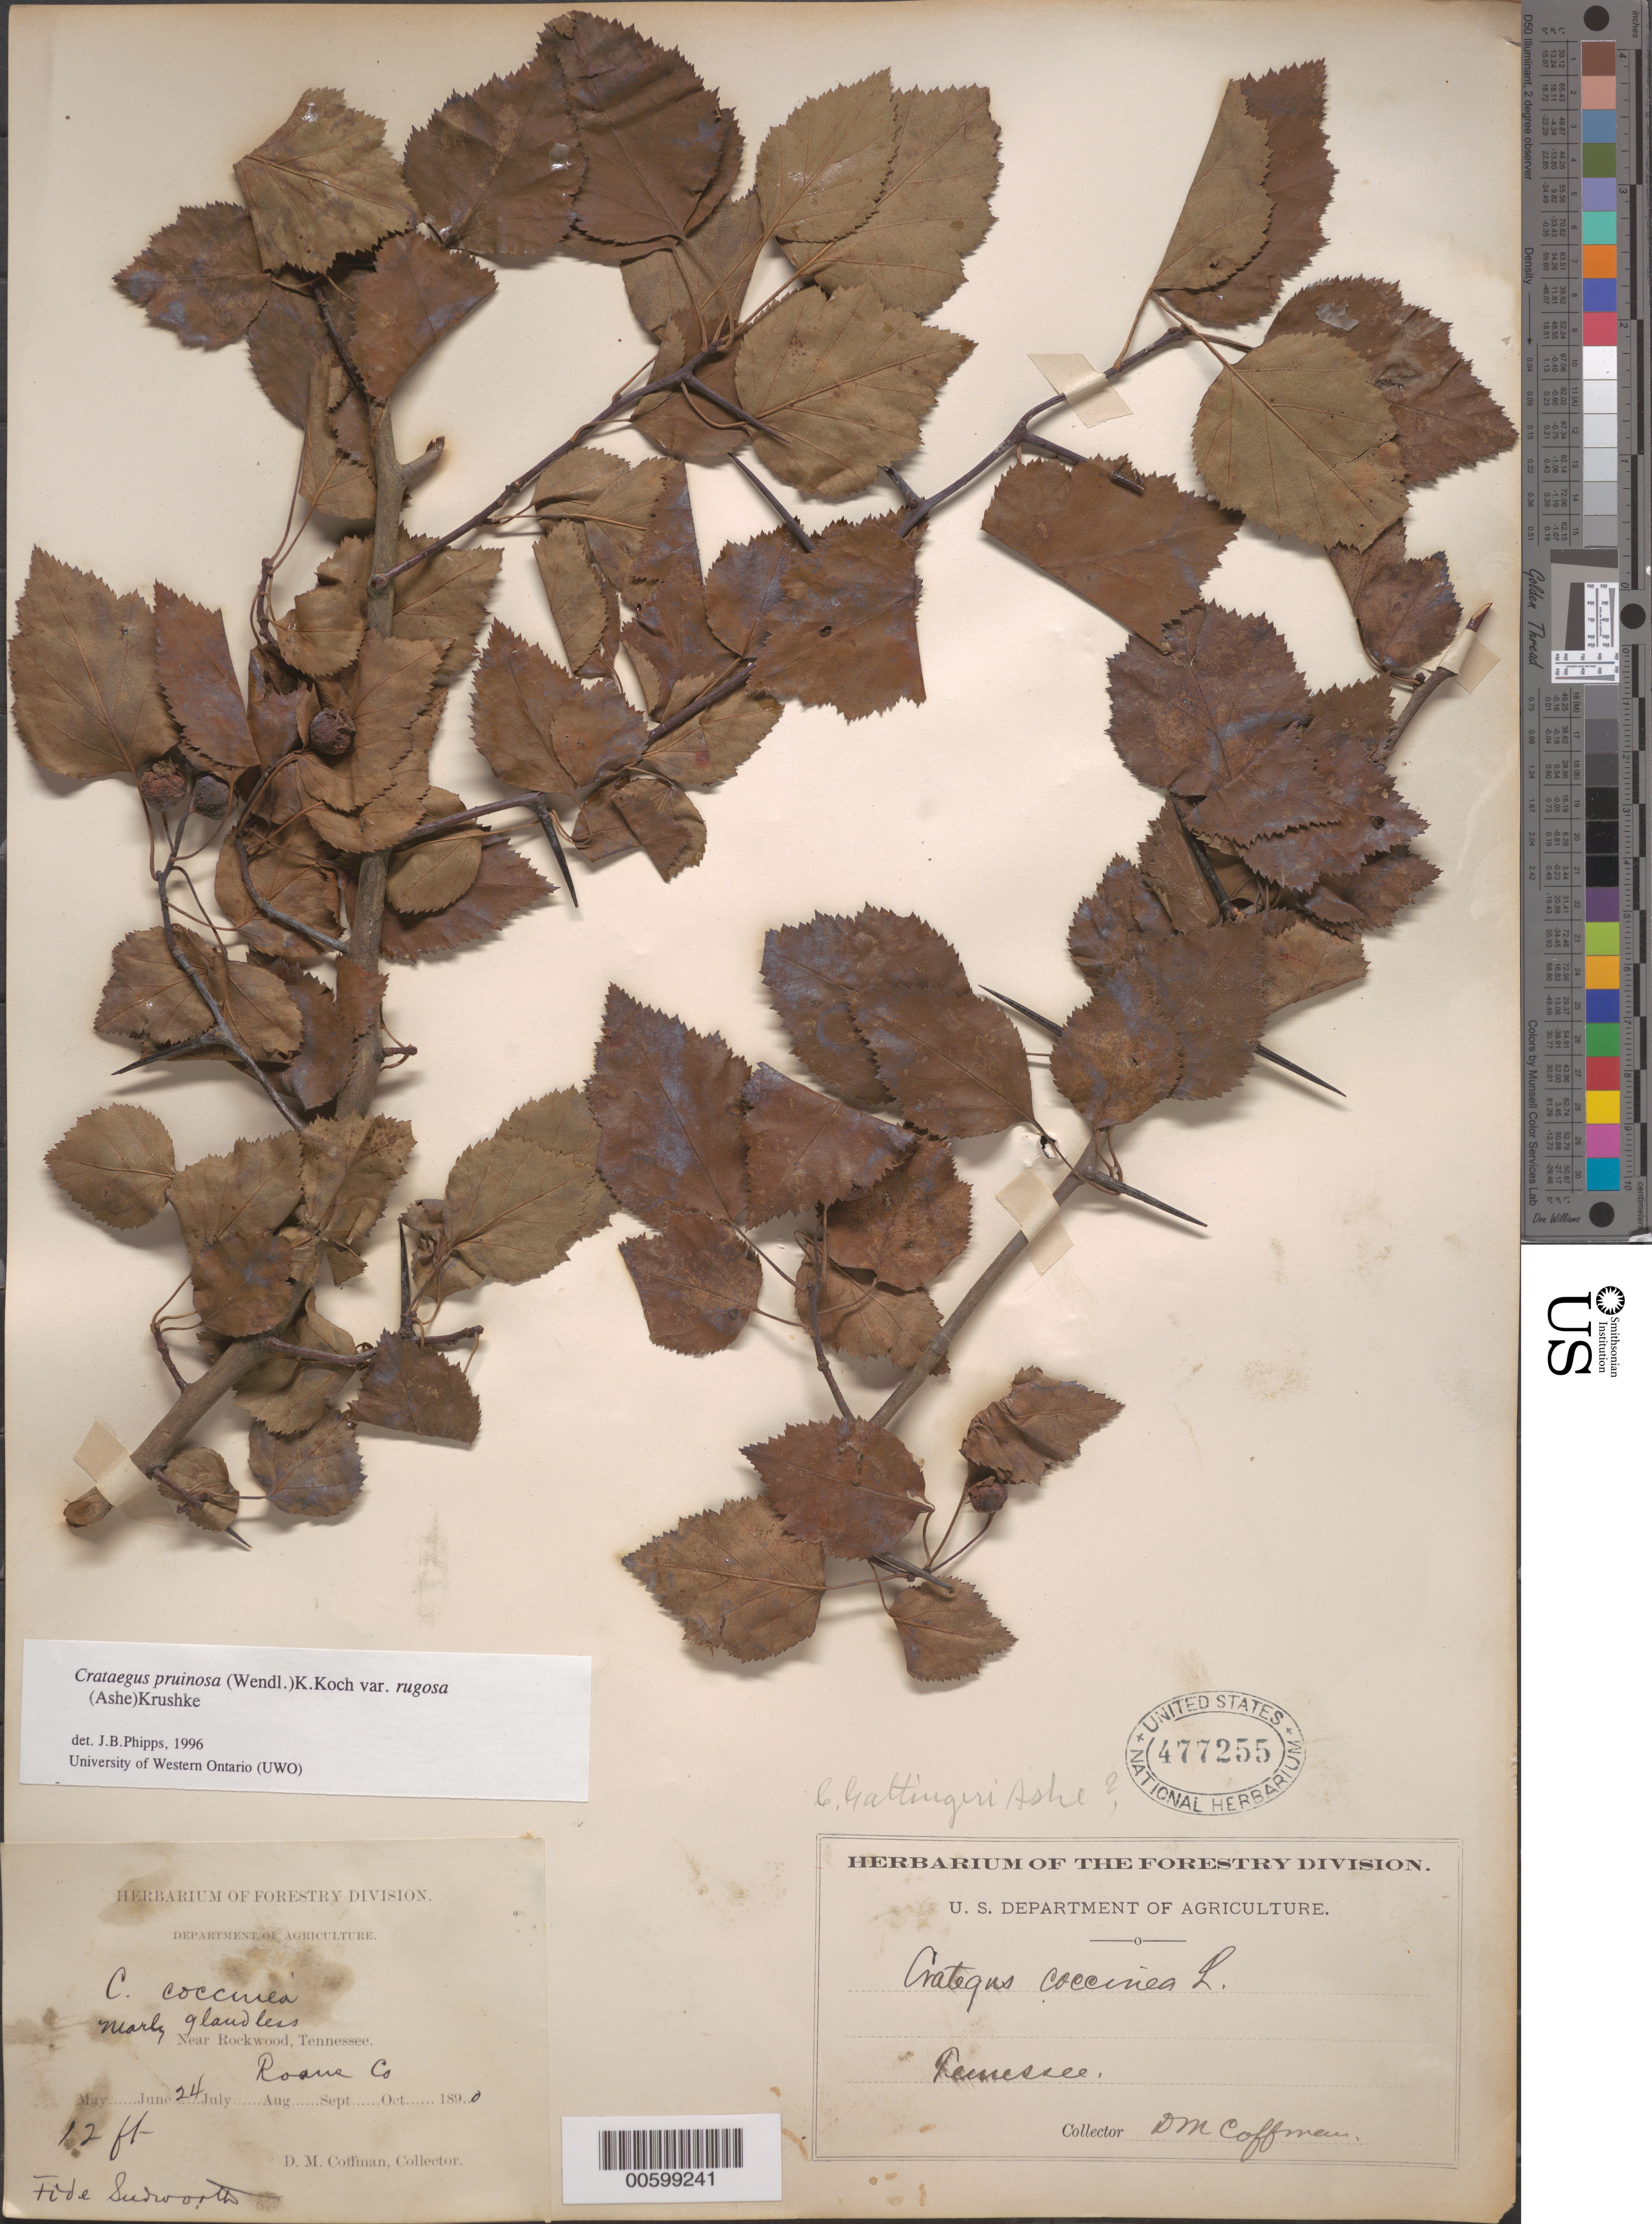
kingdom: Plantae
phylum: Tracheophyta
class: Magnoliopsida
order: Rosales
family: Rosaceae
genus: Crataegus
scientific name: Crataegus pruinosa var. rugosa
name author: (Ashe) Kruschke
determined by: Phipps, James B., (UWO), University of Western Ontario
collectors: D. M. Coffman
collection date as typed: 24 Jun 1890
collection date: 1890-06-24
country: United States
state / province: Tennessee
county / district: Roane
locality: Near Rockwood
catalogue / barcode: US 477255